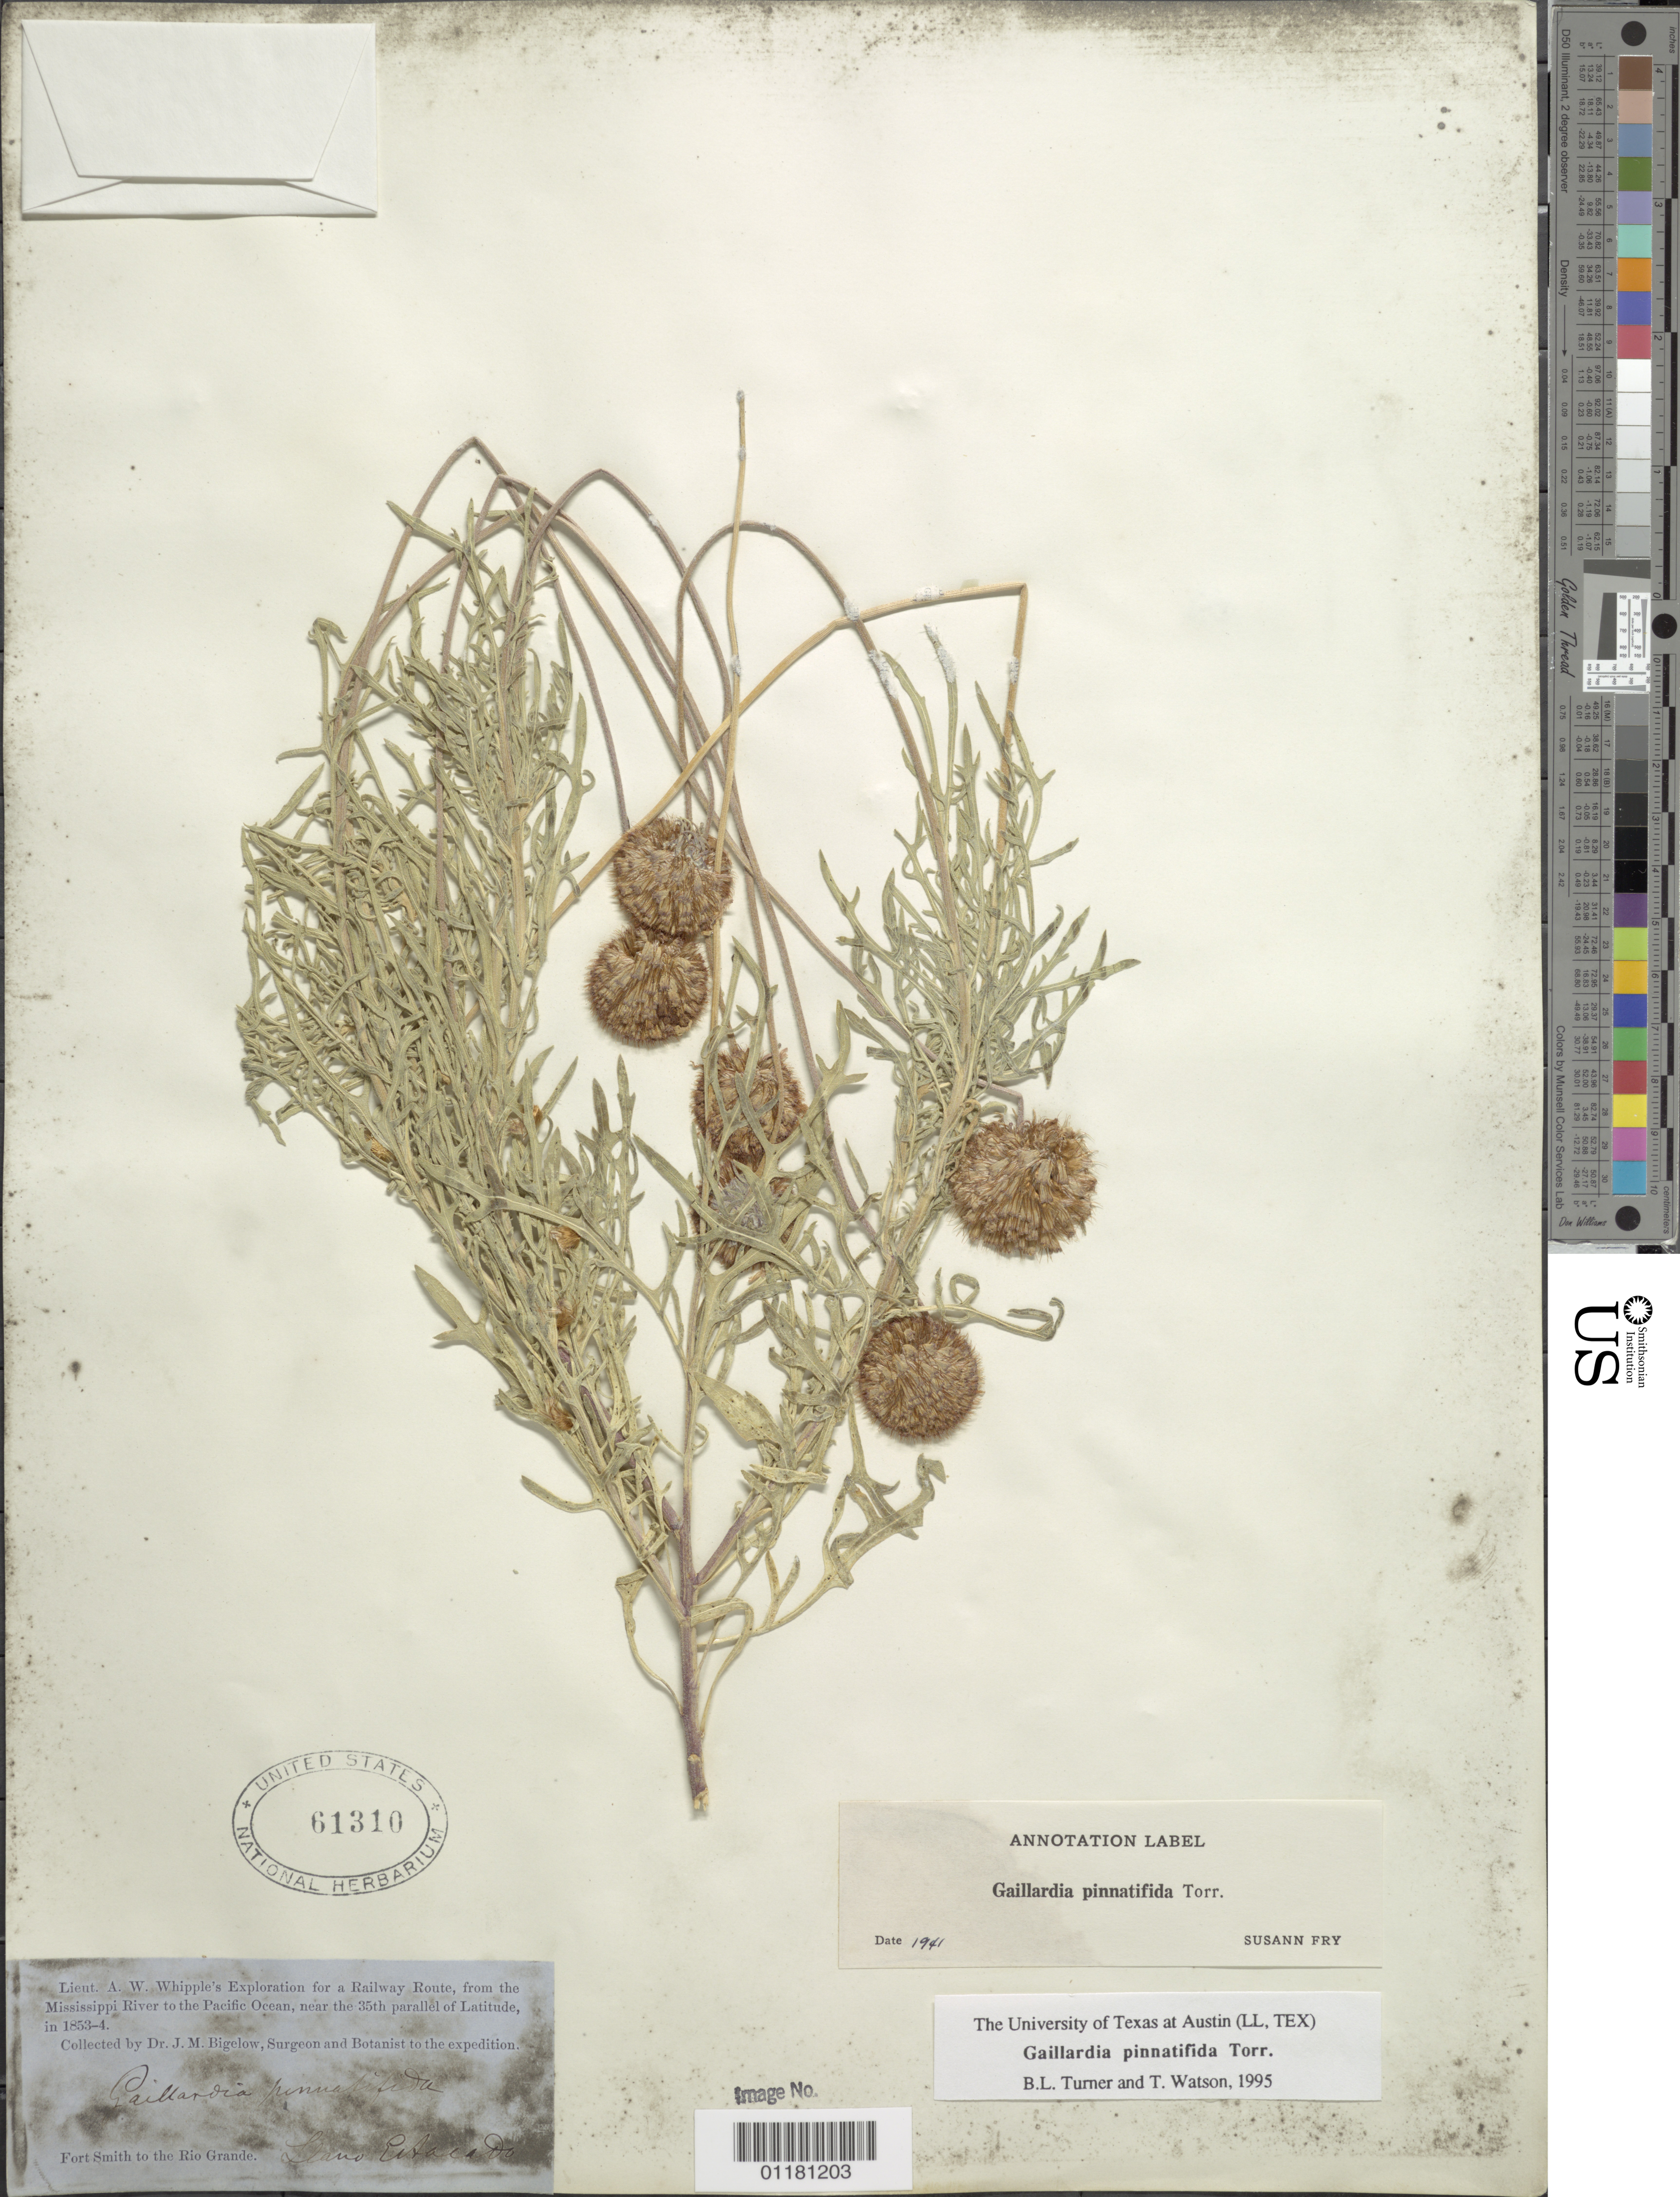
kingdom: Plantae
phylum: Tracheophyta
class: Magnoliopsida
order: Asterales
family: Asteraceae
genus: Gaillardia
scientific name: Gaillardia pinnatifida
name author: Torr.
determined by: Turner, B. L.; Watson, T.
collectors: J. M. Bigelow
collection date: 1853/1854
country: United States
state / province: New Mexico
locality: Llano Estacado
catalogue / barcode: US 61310